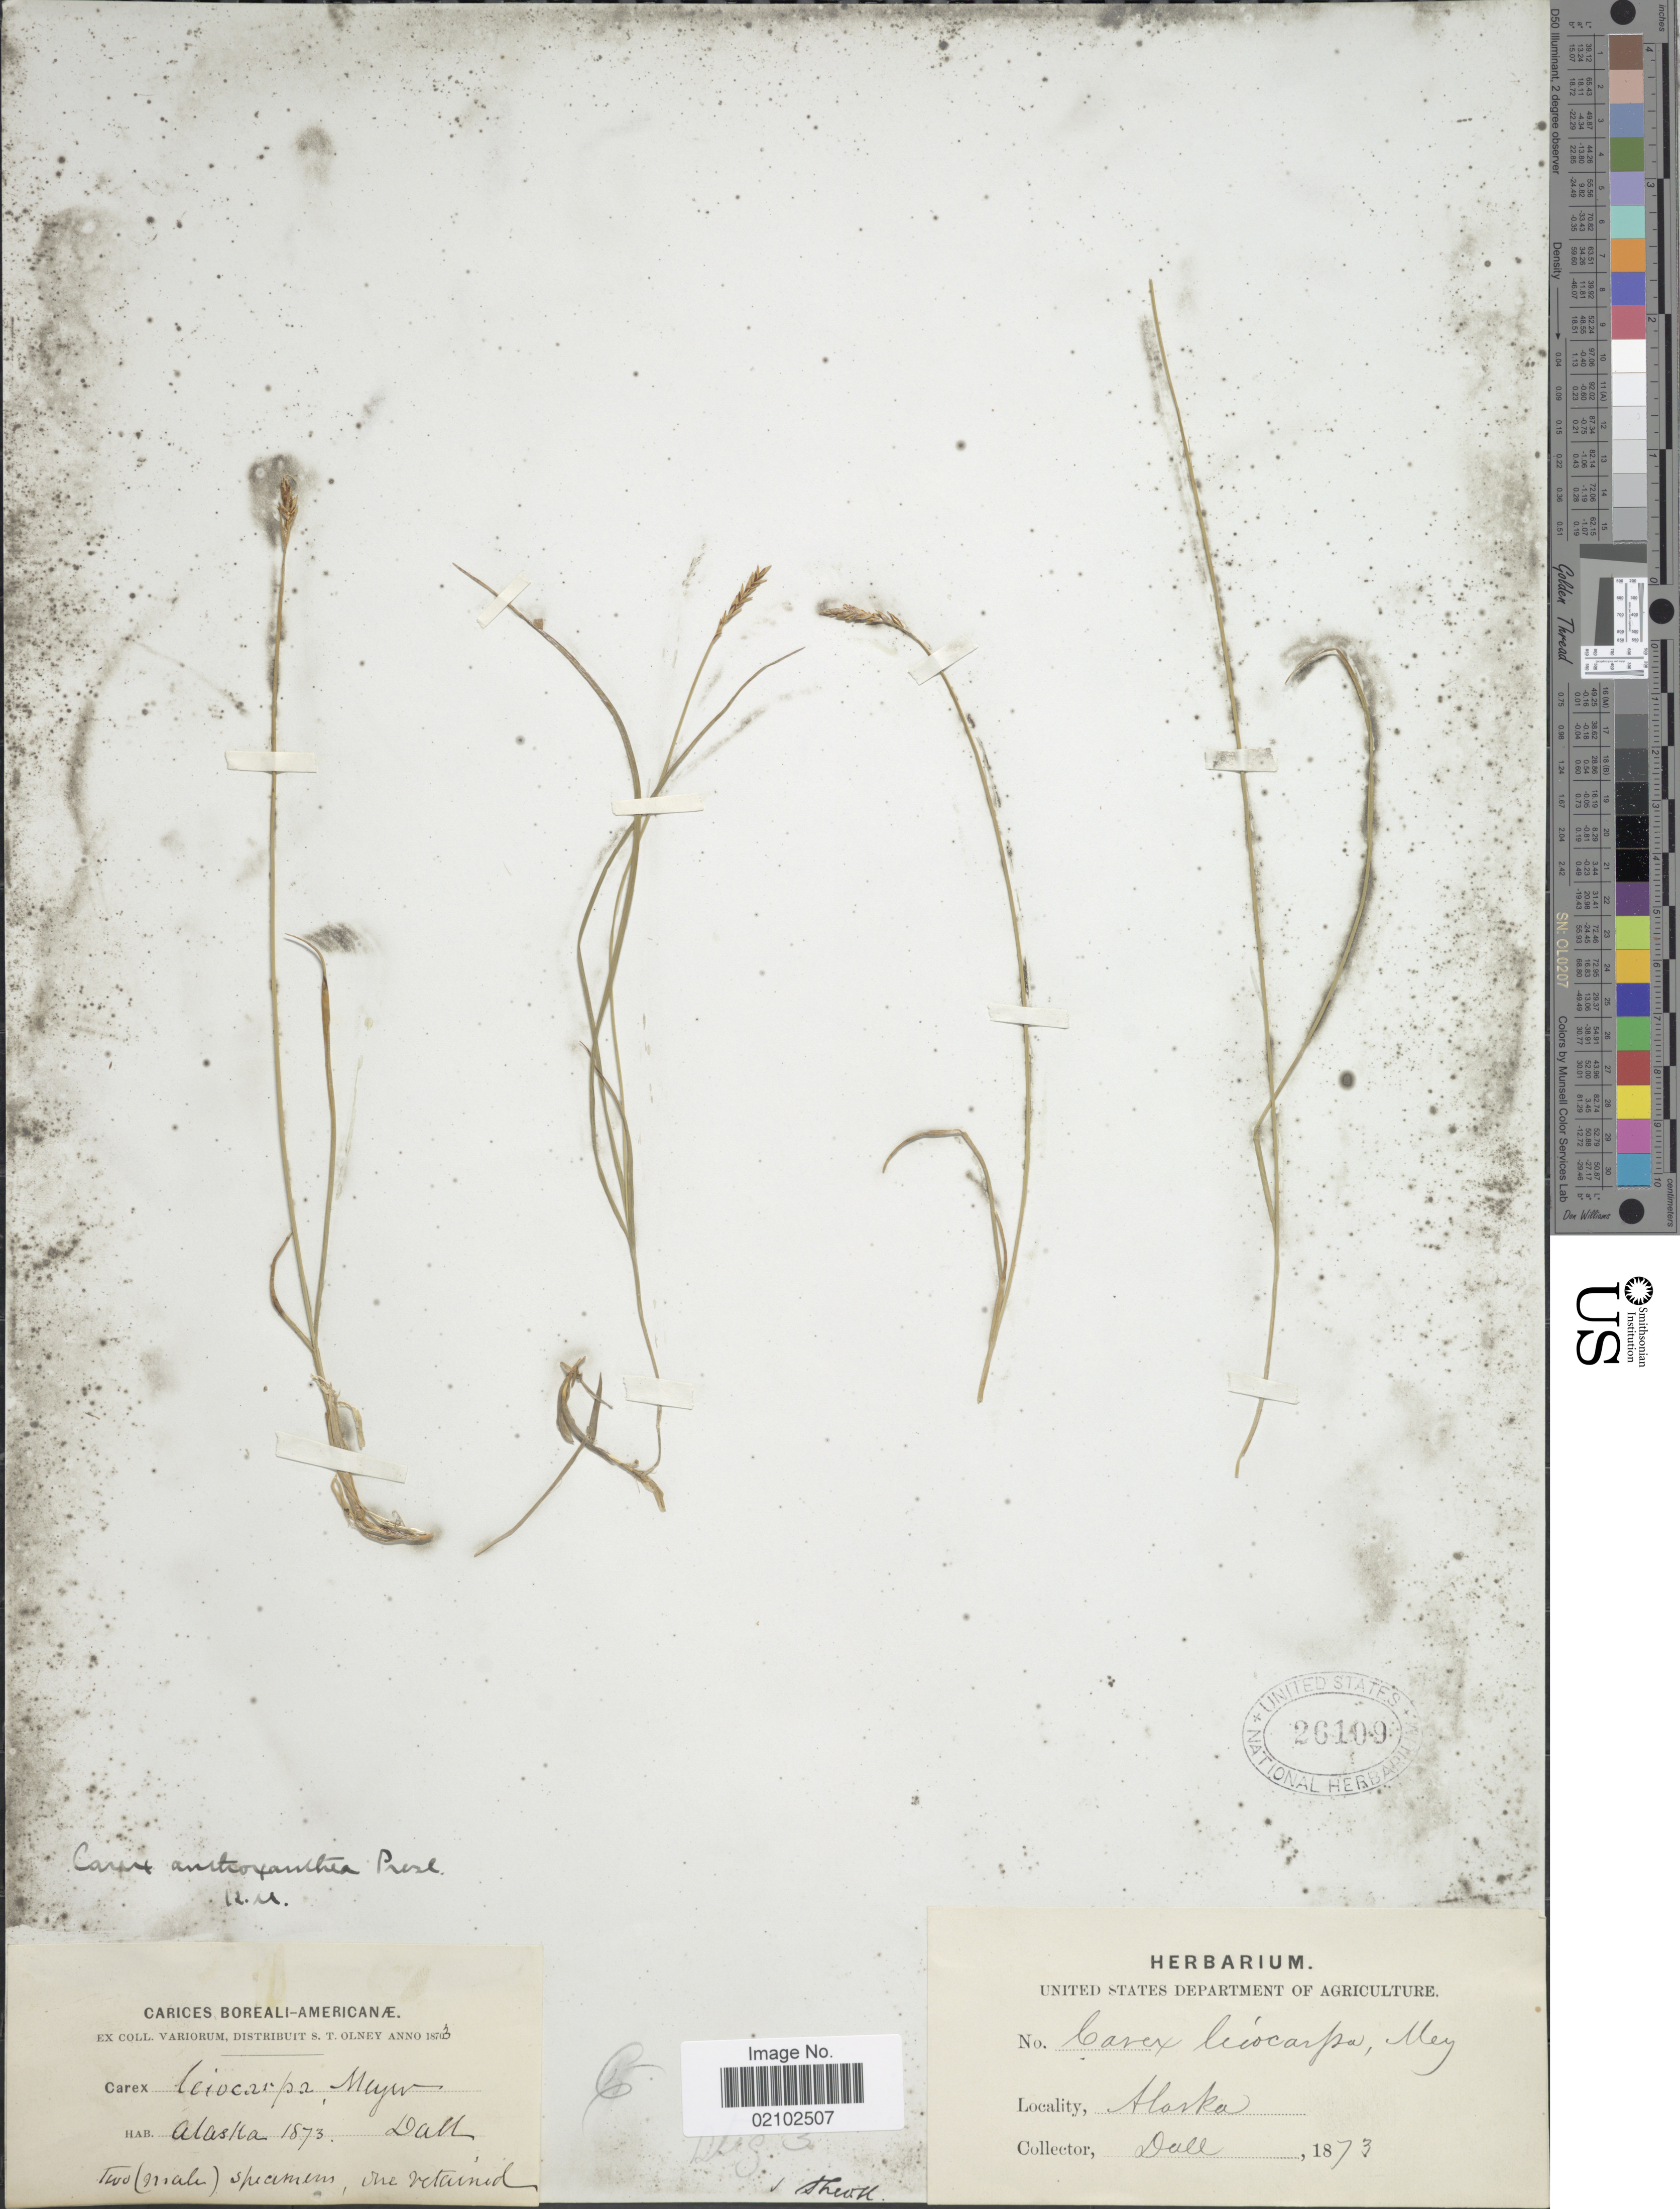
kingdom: Plantae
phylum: Tracheophyta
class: Liliopsida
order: Poales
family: Cyperaceae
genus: Carex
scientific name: Carex anthoxanthea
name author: J. Presl & C. Presl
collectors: -. Dall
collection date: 1873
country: United States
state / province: Alaska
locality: Carices Boreali-Americanæ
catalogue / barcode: US 26109